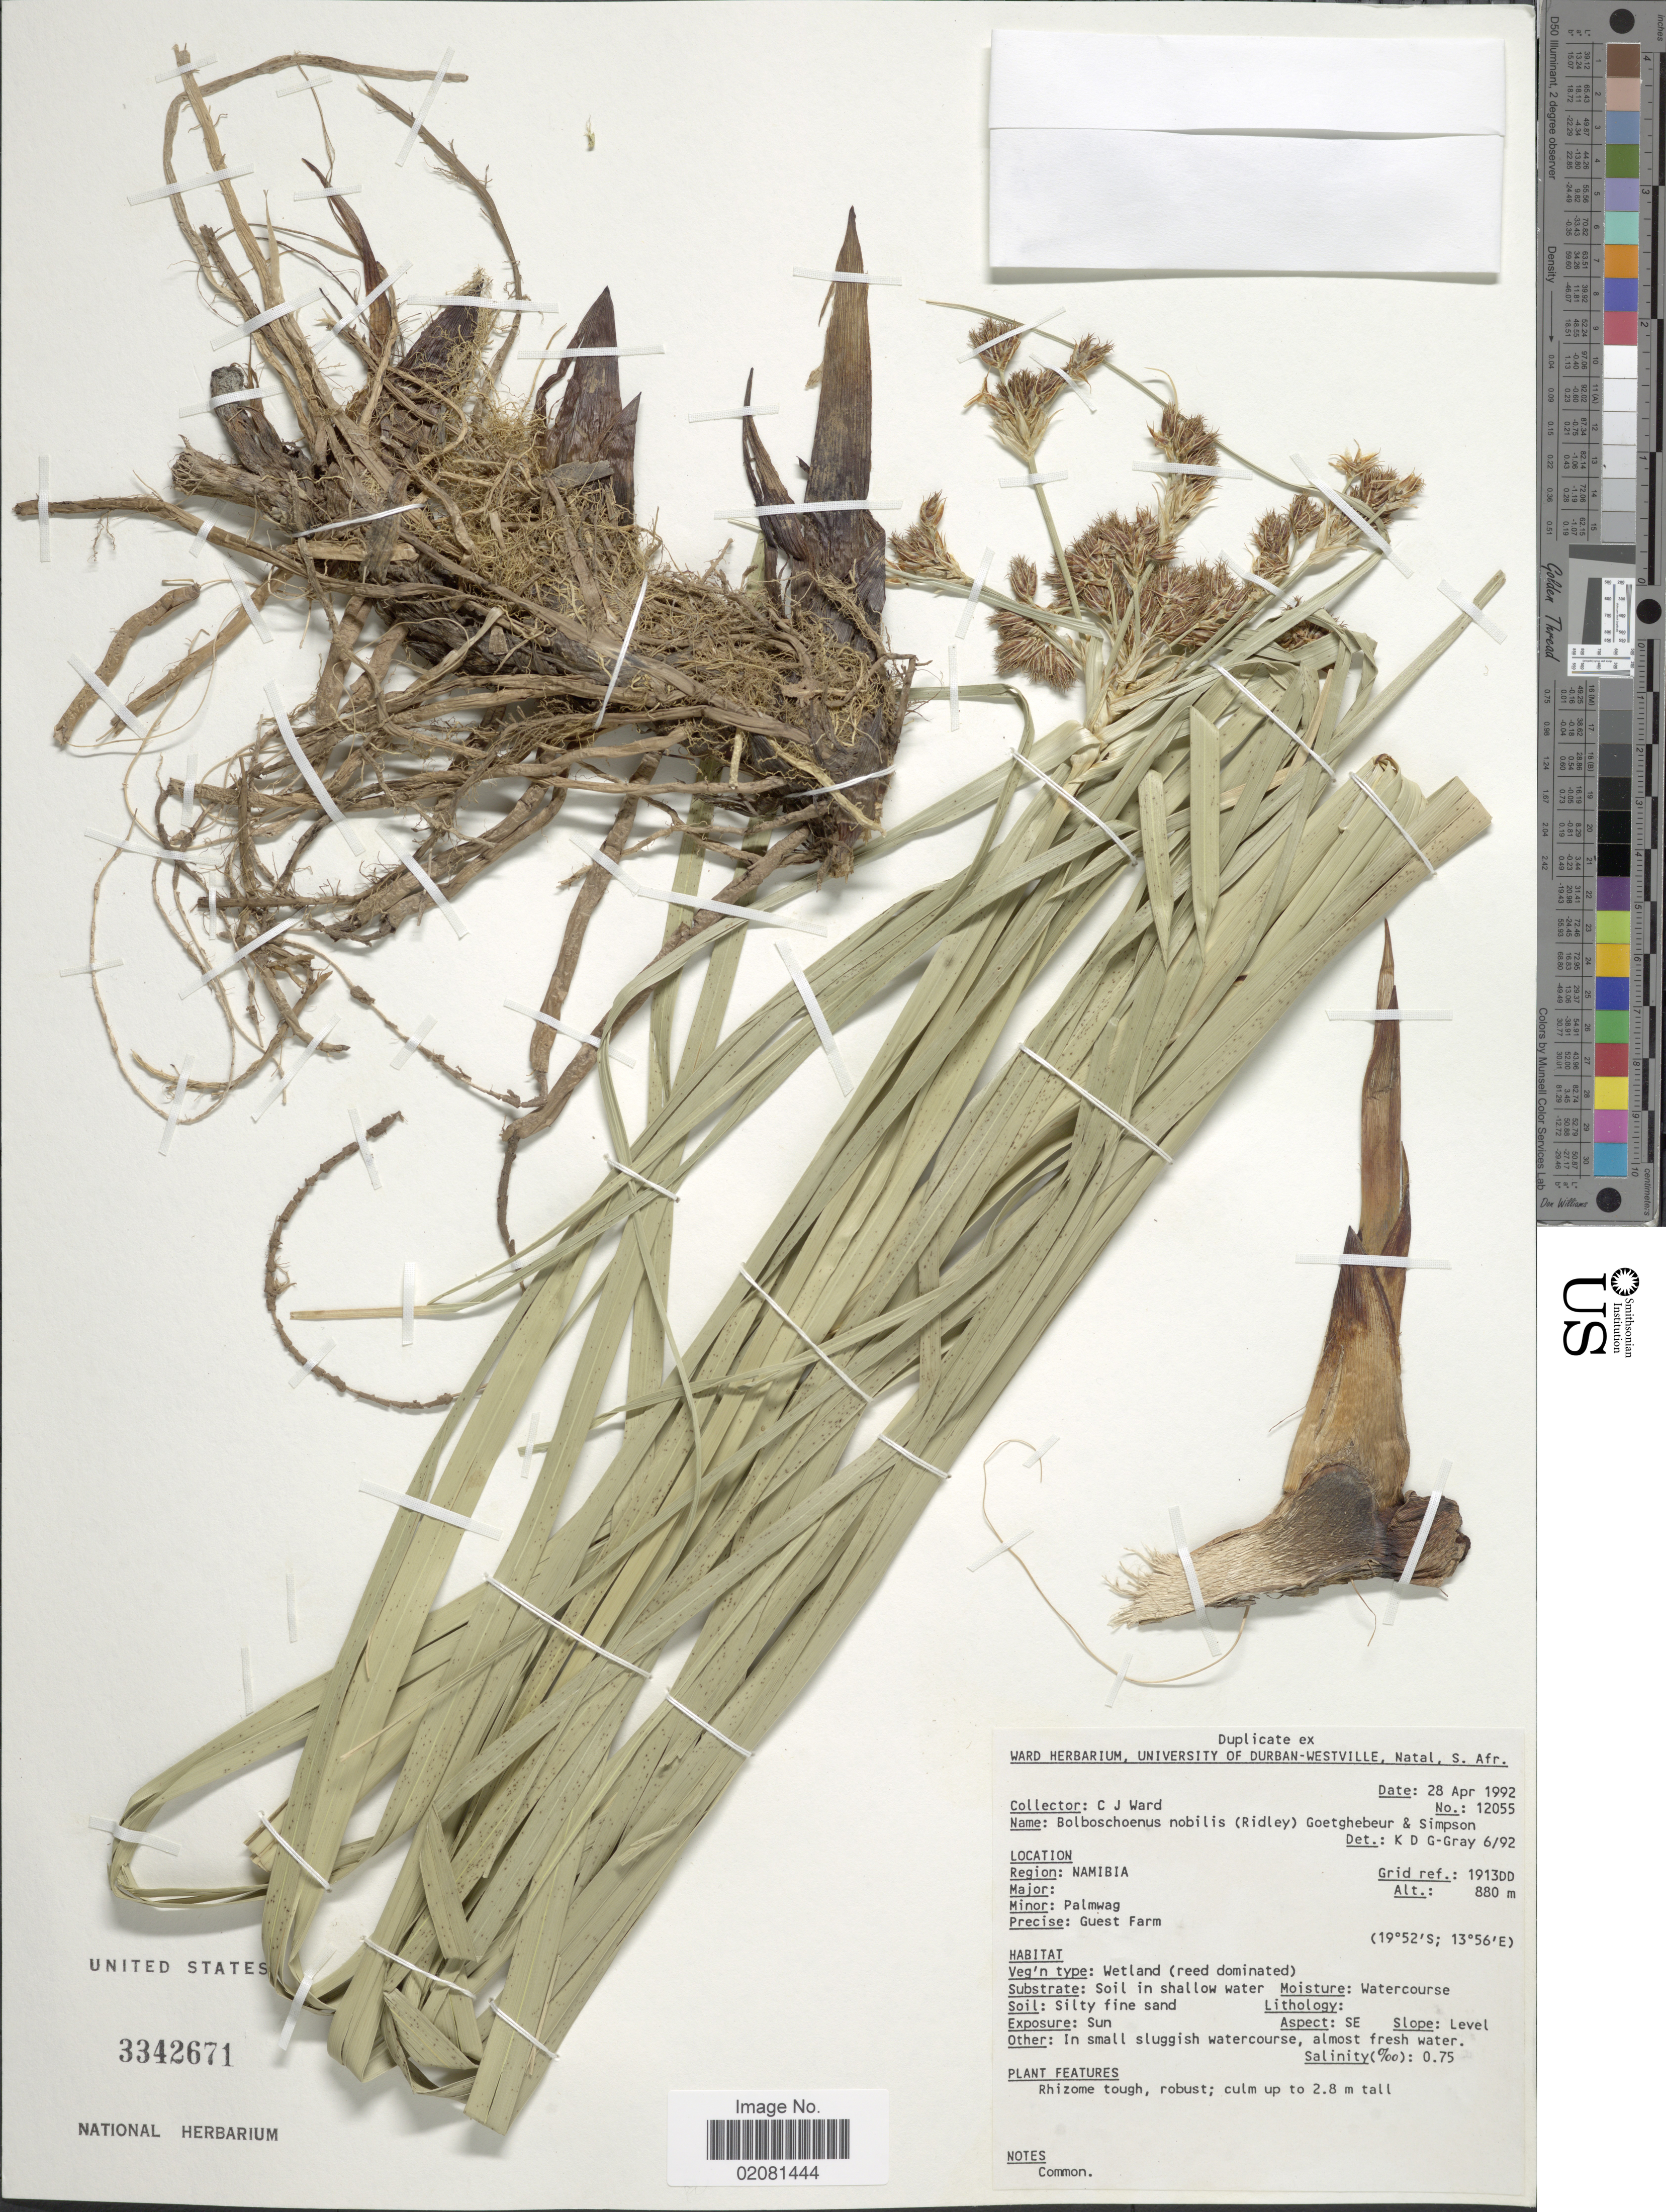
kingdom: Plantae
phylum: Tracheophyta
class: Liliopsida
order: Poales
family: Cyperaceae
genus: Bolboschoenus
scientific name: Bolboschoenus nobilis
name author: (Ridley) Goetgh. & D.A. Simpson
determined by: Gordon-Gray, K. D.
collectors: C. J. Ward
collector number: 12055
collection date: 1992-04-28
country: Namibia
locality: Palmwag. Guest Farm, Grid ref.: 1913DD.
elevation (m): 880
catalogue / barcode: US 3342671